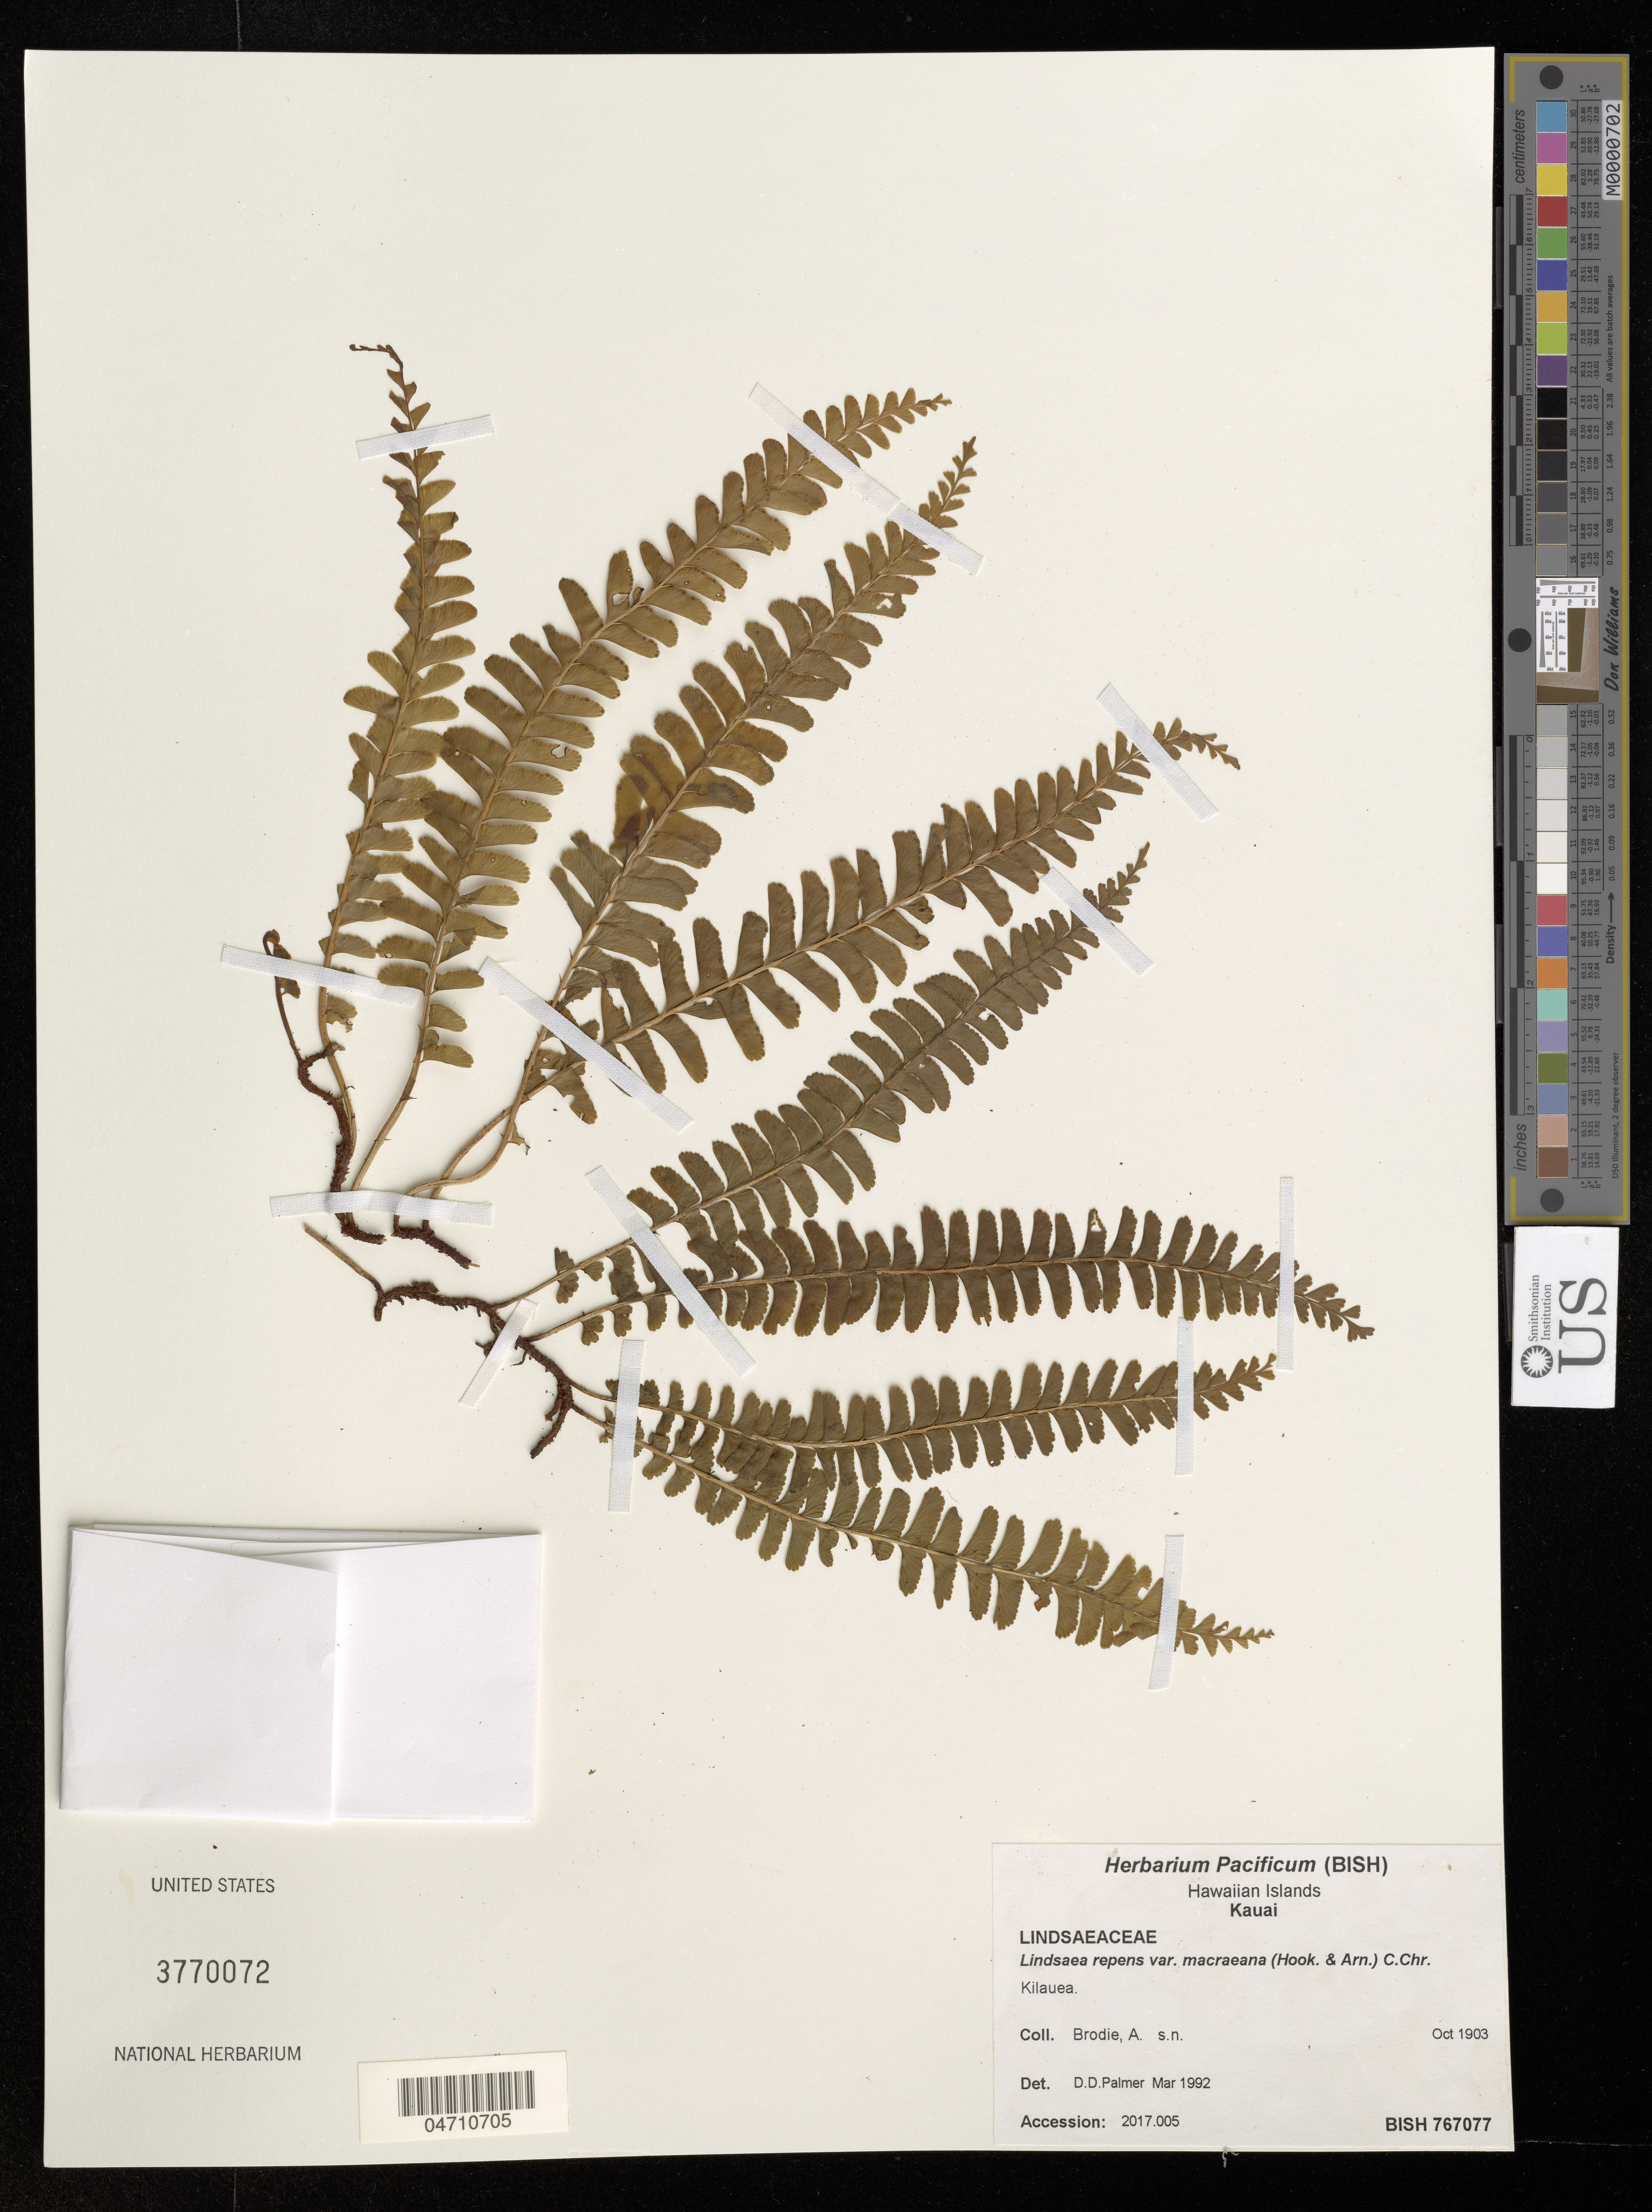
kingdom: Plantae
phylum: Tracheophyta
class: Polypodiopsida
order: Polypodiales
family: Lindsaeaceae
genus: Lindsaea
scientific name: Lindsaea repens var. macraeana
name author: (Hook. & Arn.) Mett. ex Kuhn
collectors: A. Brodie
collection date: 1903-10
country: United States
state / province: Hawaii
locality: Hawaiian Islands. Kauai. Kilauea.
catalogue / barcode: US 3770072